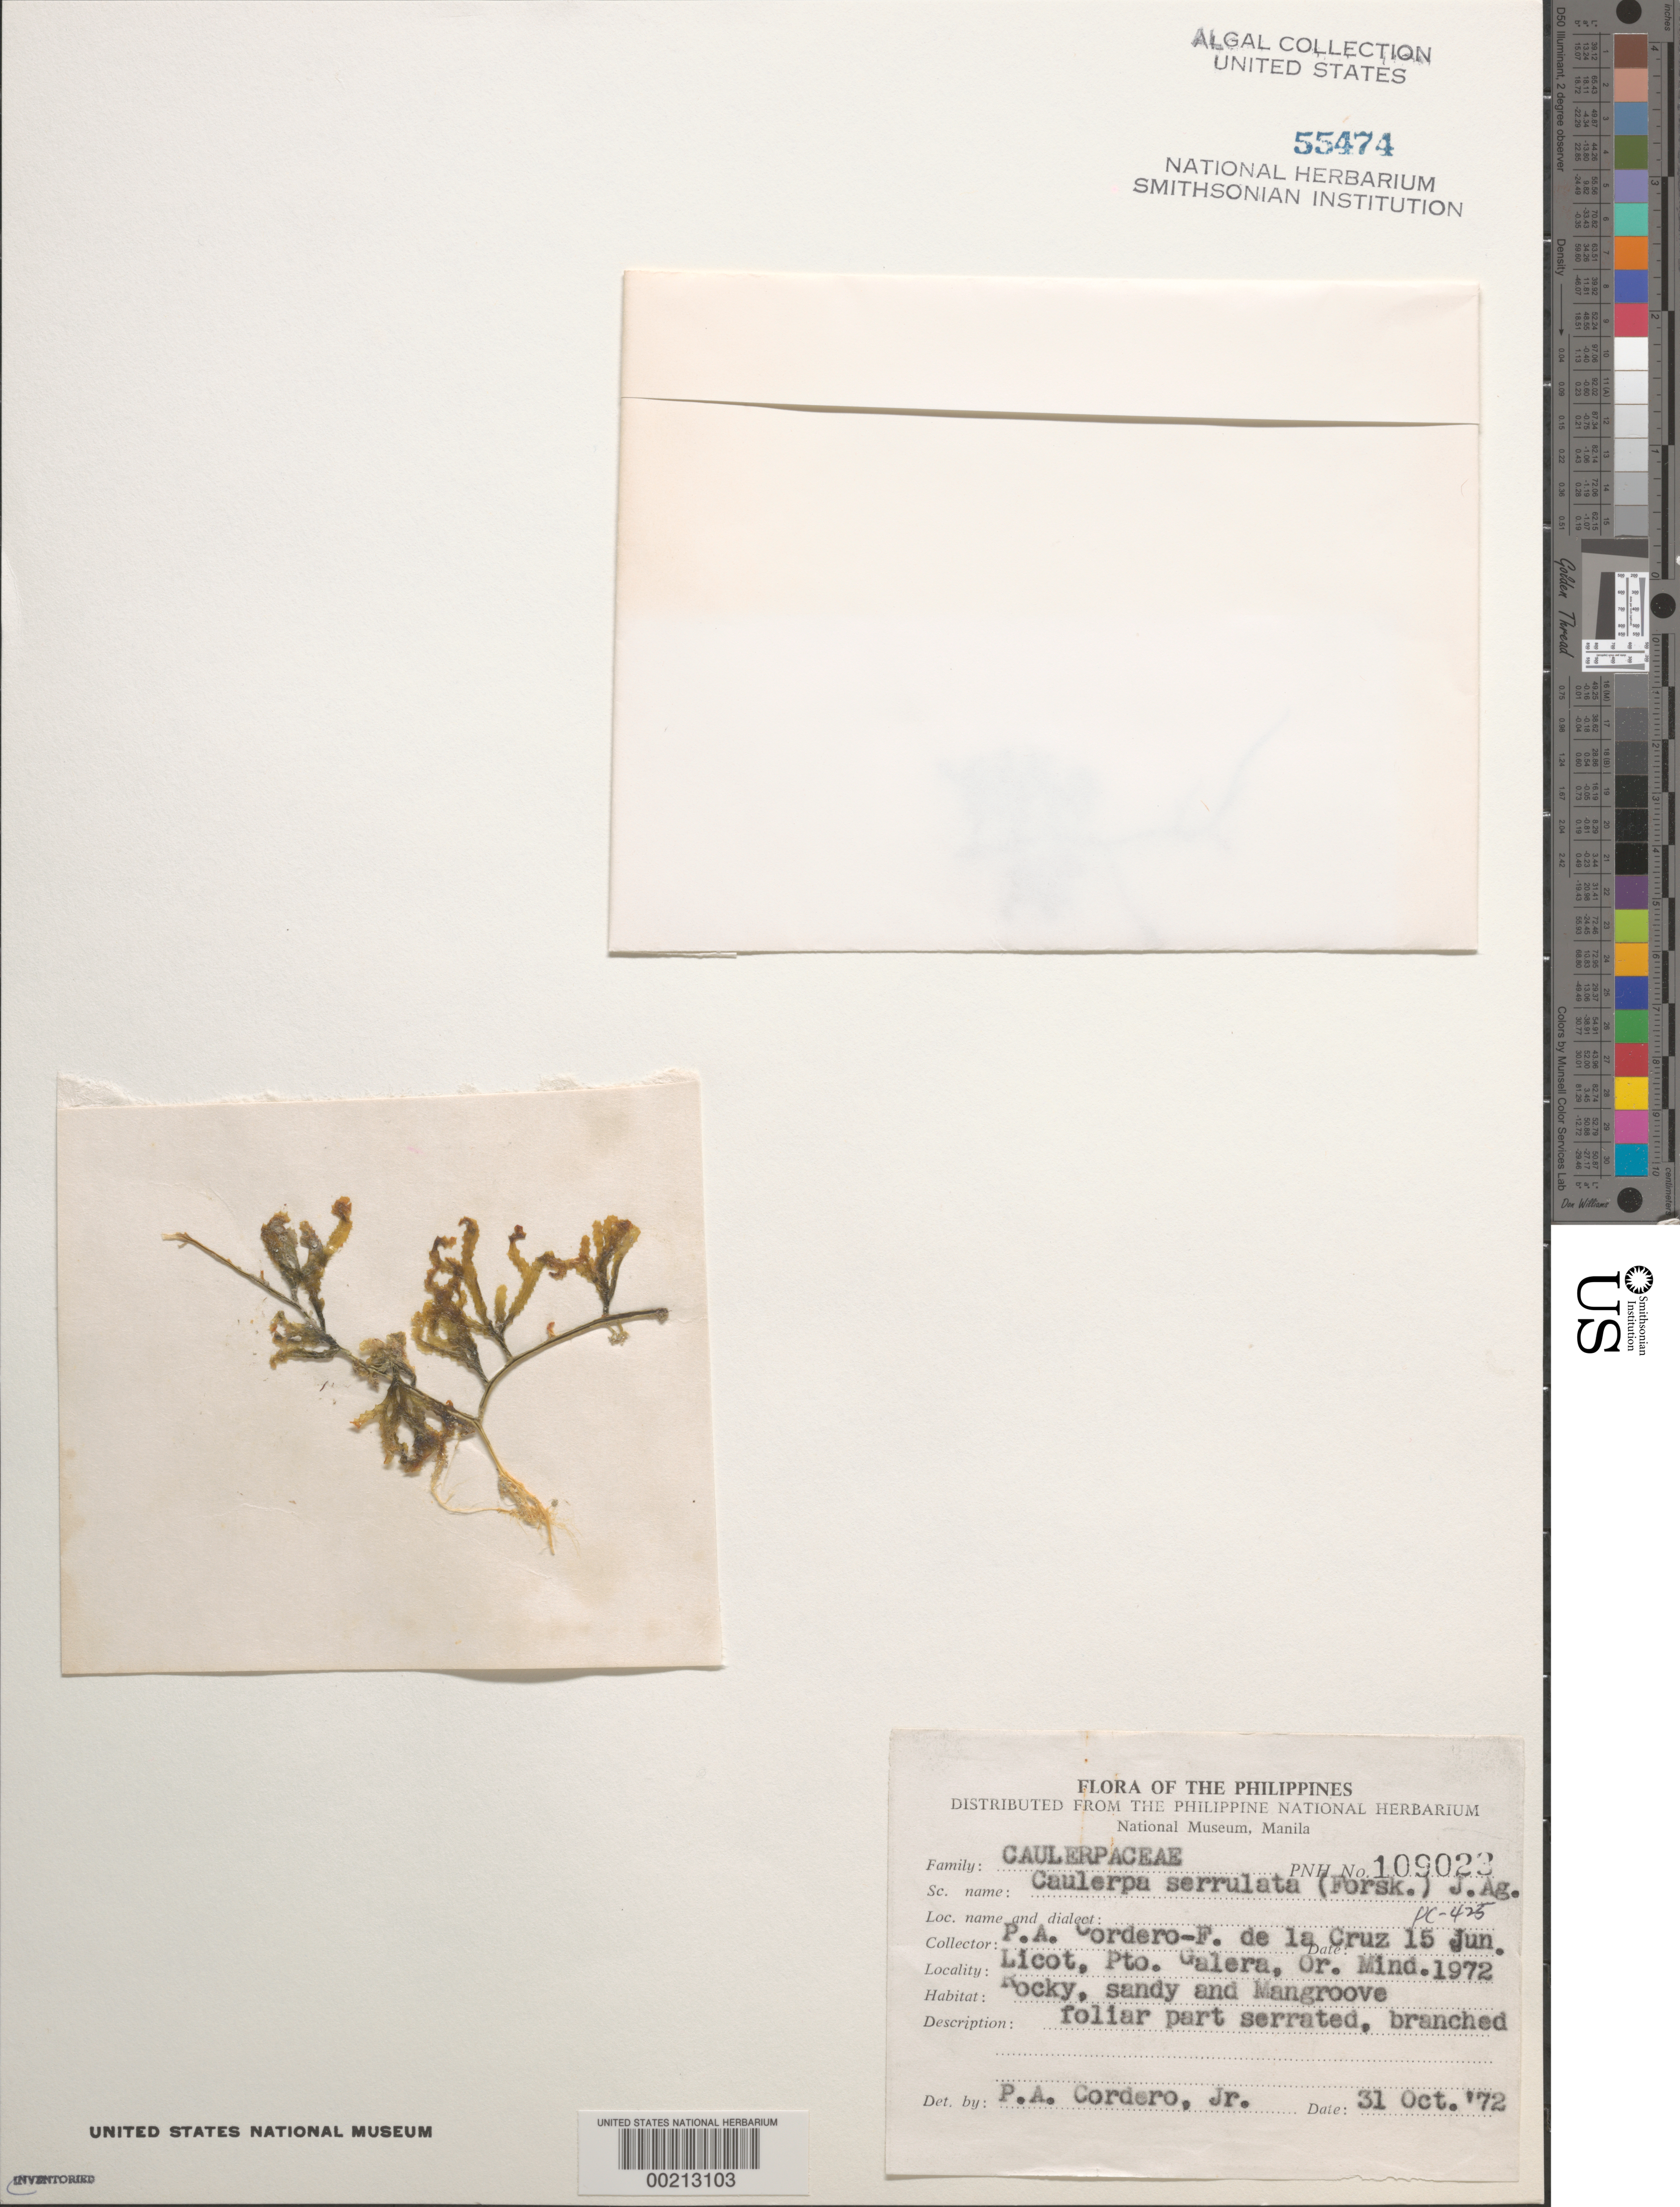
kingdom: Plantae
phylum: Chlorophyta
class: Ulvophyceae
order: Bryopsidales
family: Caulerpaceae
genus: Caulerpa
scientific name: Caulerpa serrulata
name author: (Forssk.) J. Agardh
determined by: Cordero, P. A., Jr.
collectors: P. A. Cordero & F. de la Cruz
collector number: PC-425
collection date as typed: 15 Jun 1972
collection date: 1972-06-15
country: Philippines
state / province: Mimaropa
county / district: Mindoro Oriental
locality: Licot, puerto galera, mindoro oriental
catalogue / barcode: US 55474